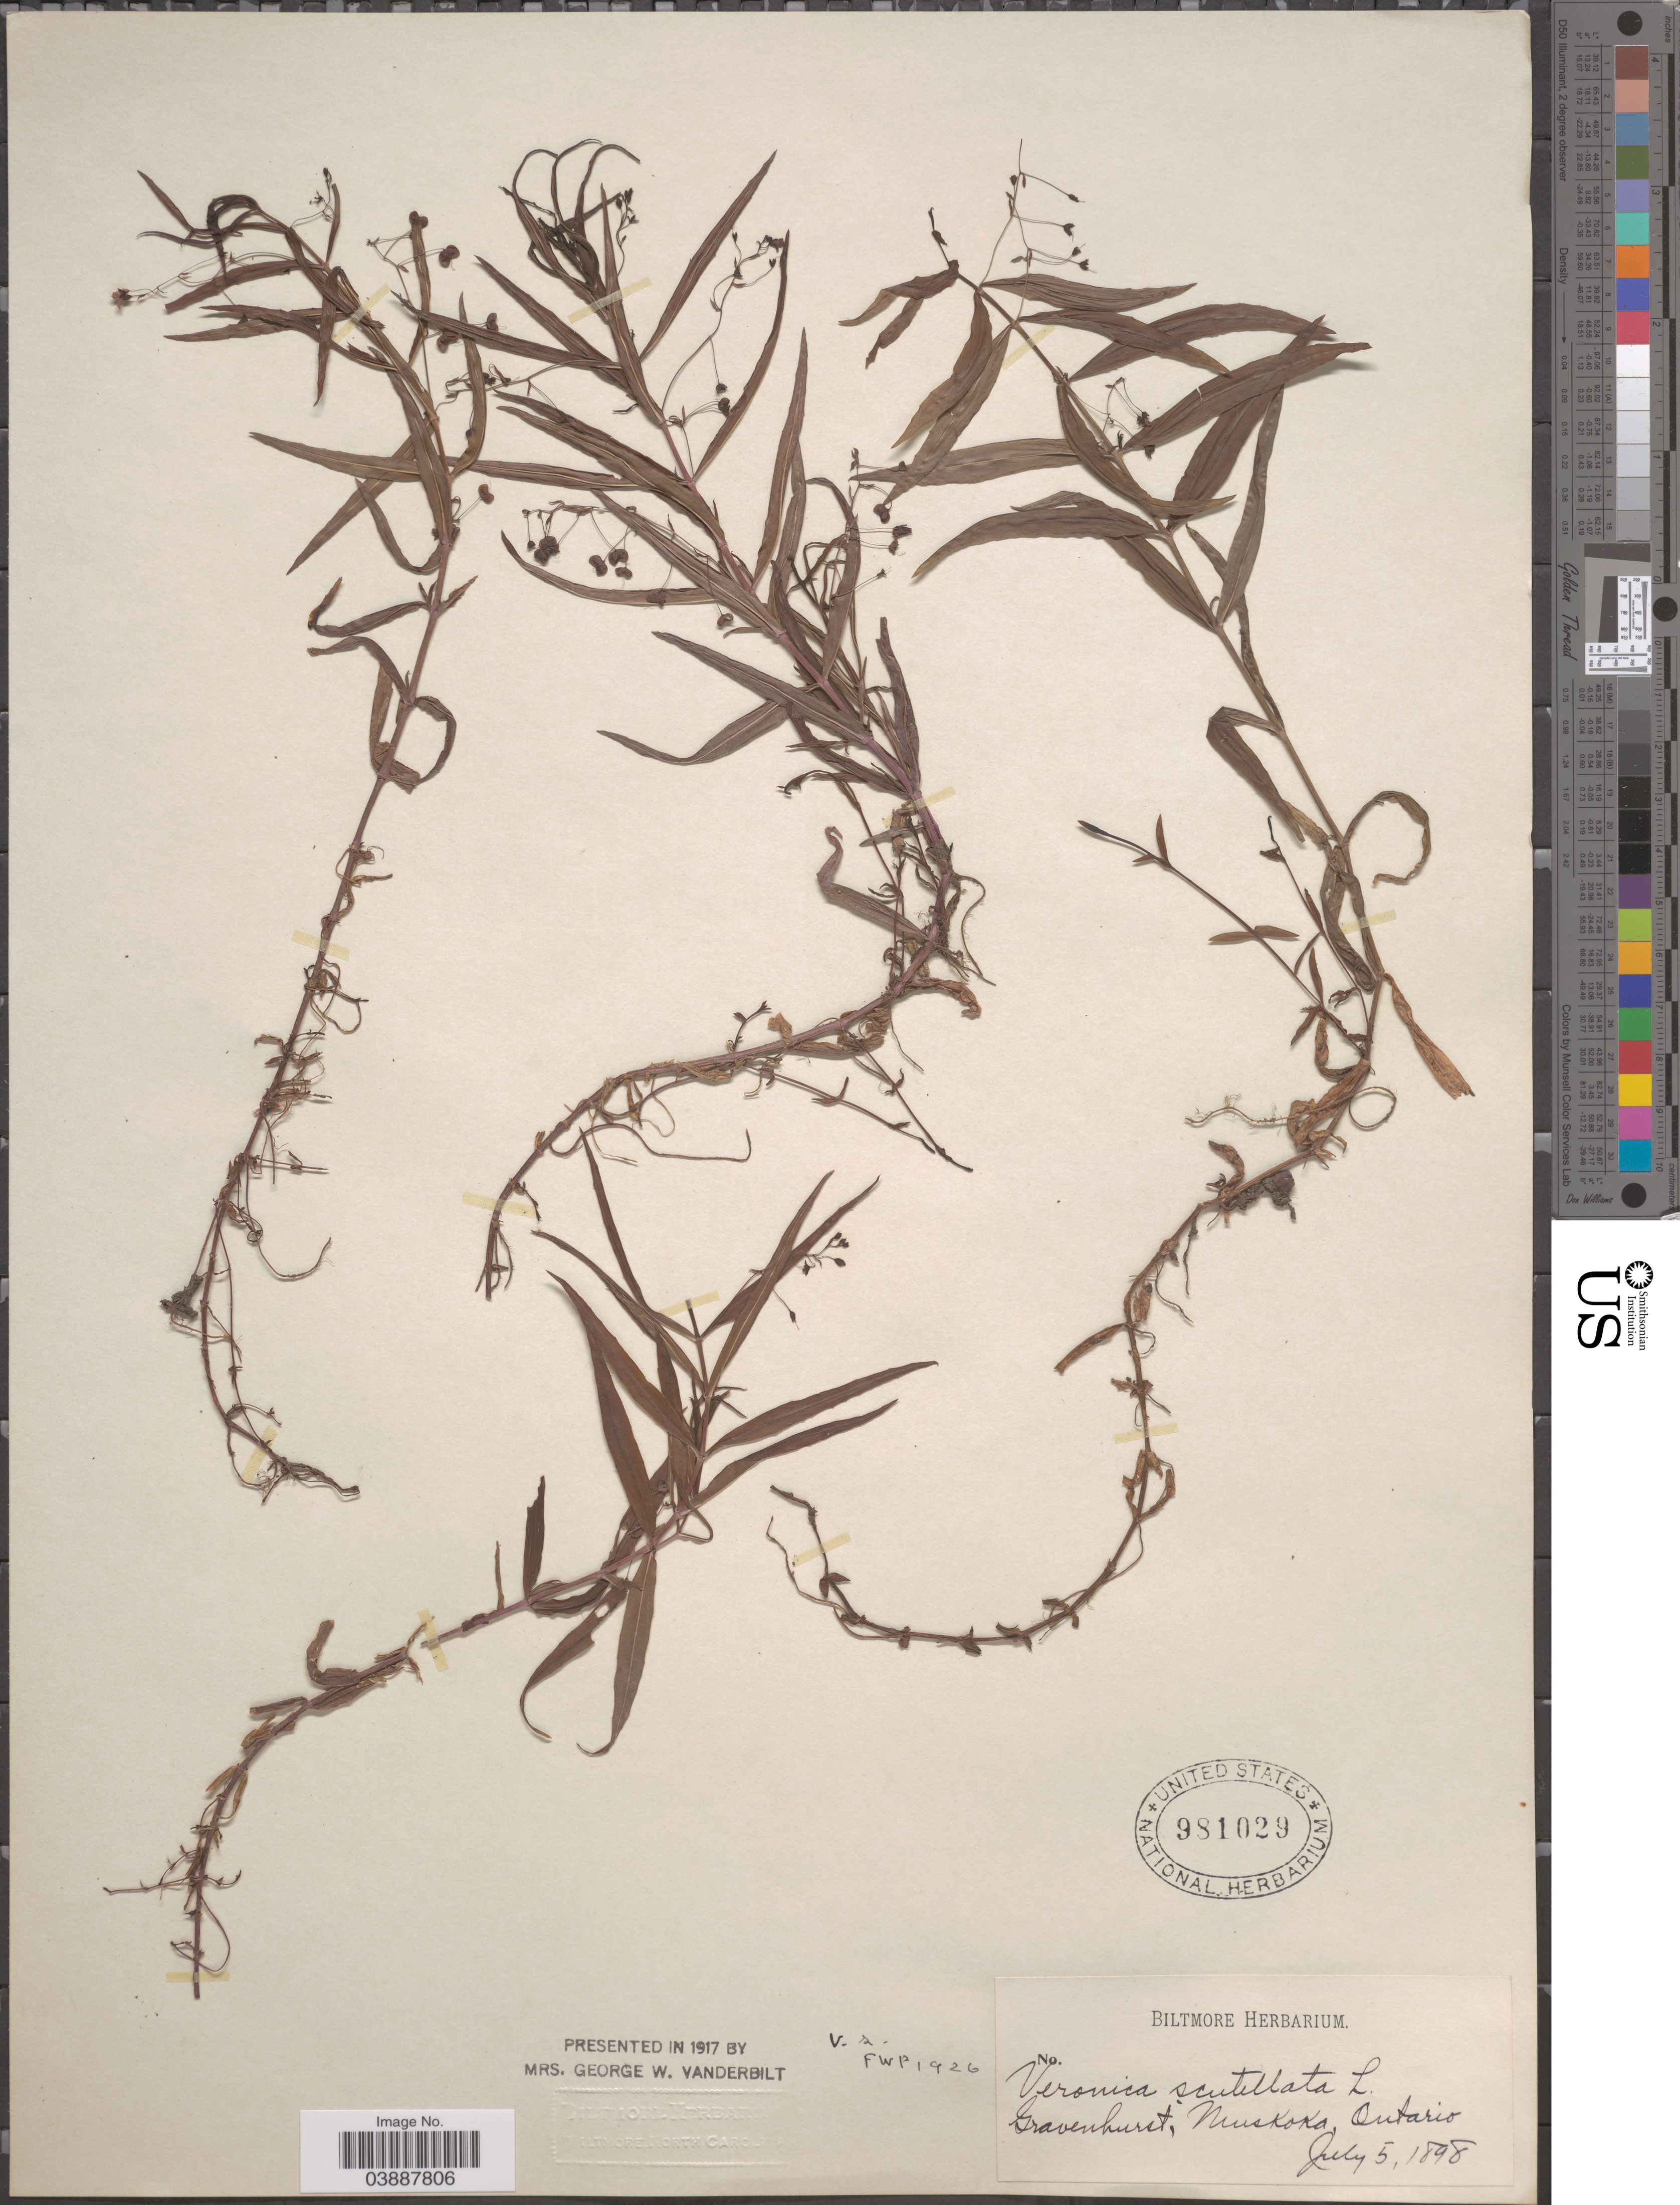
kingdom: Plantae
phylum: Tracheophyta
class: Magnoliopsida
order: Lamiales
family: Plantaginaceae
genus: Veronica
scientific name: Veronica scutellata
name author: L.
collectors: ex herb. Biltmore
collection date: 1898-07-05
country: Canada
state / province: Ontario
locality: Gravenhurst, Muskoko.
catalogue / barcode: US 981029